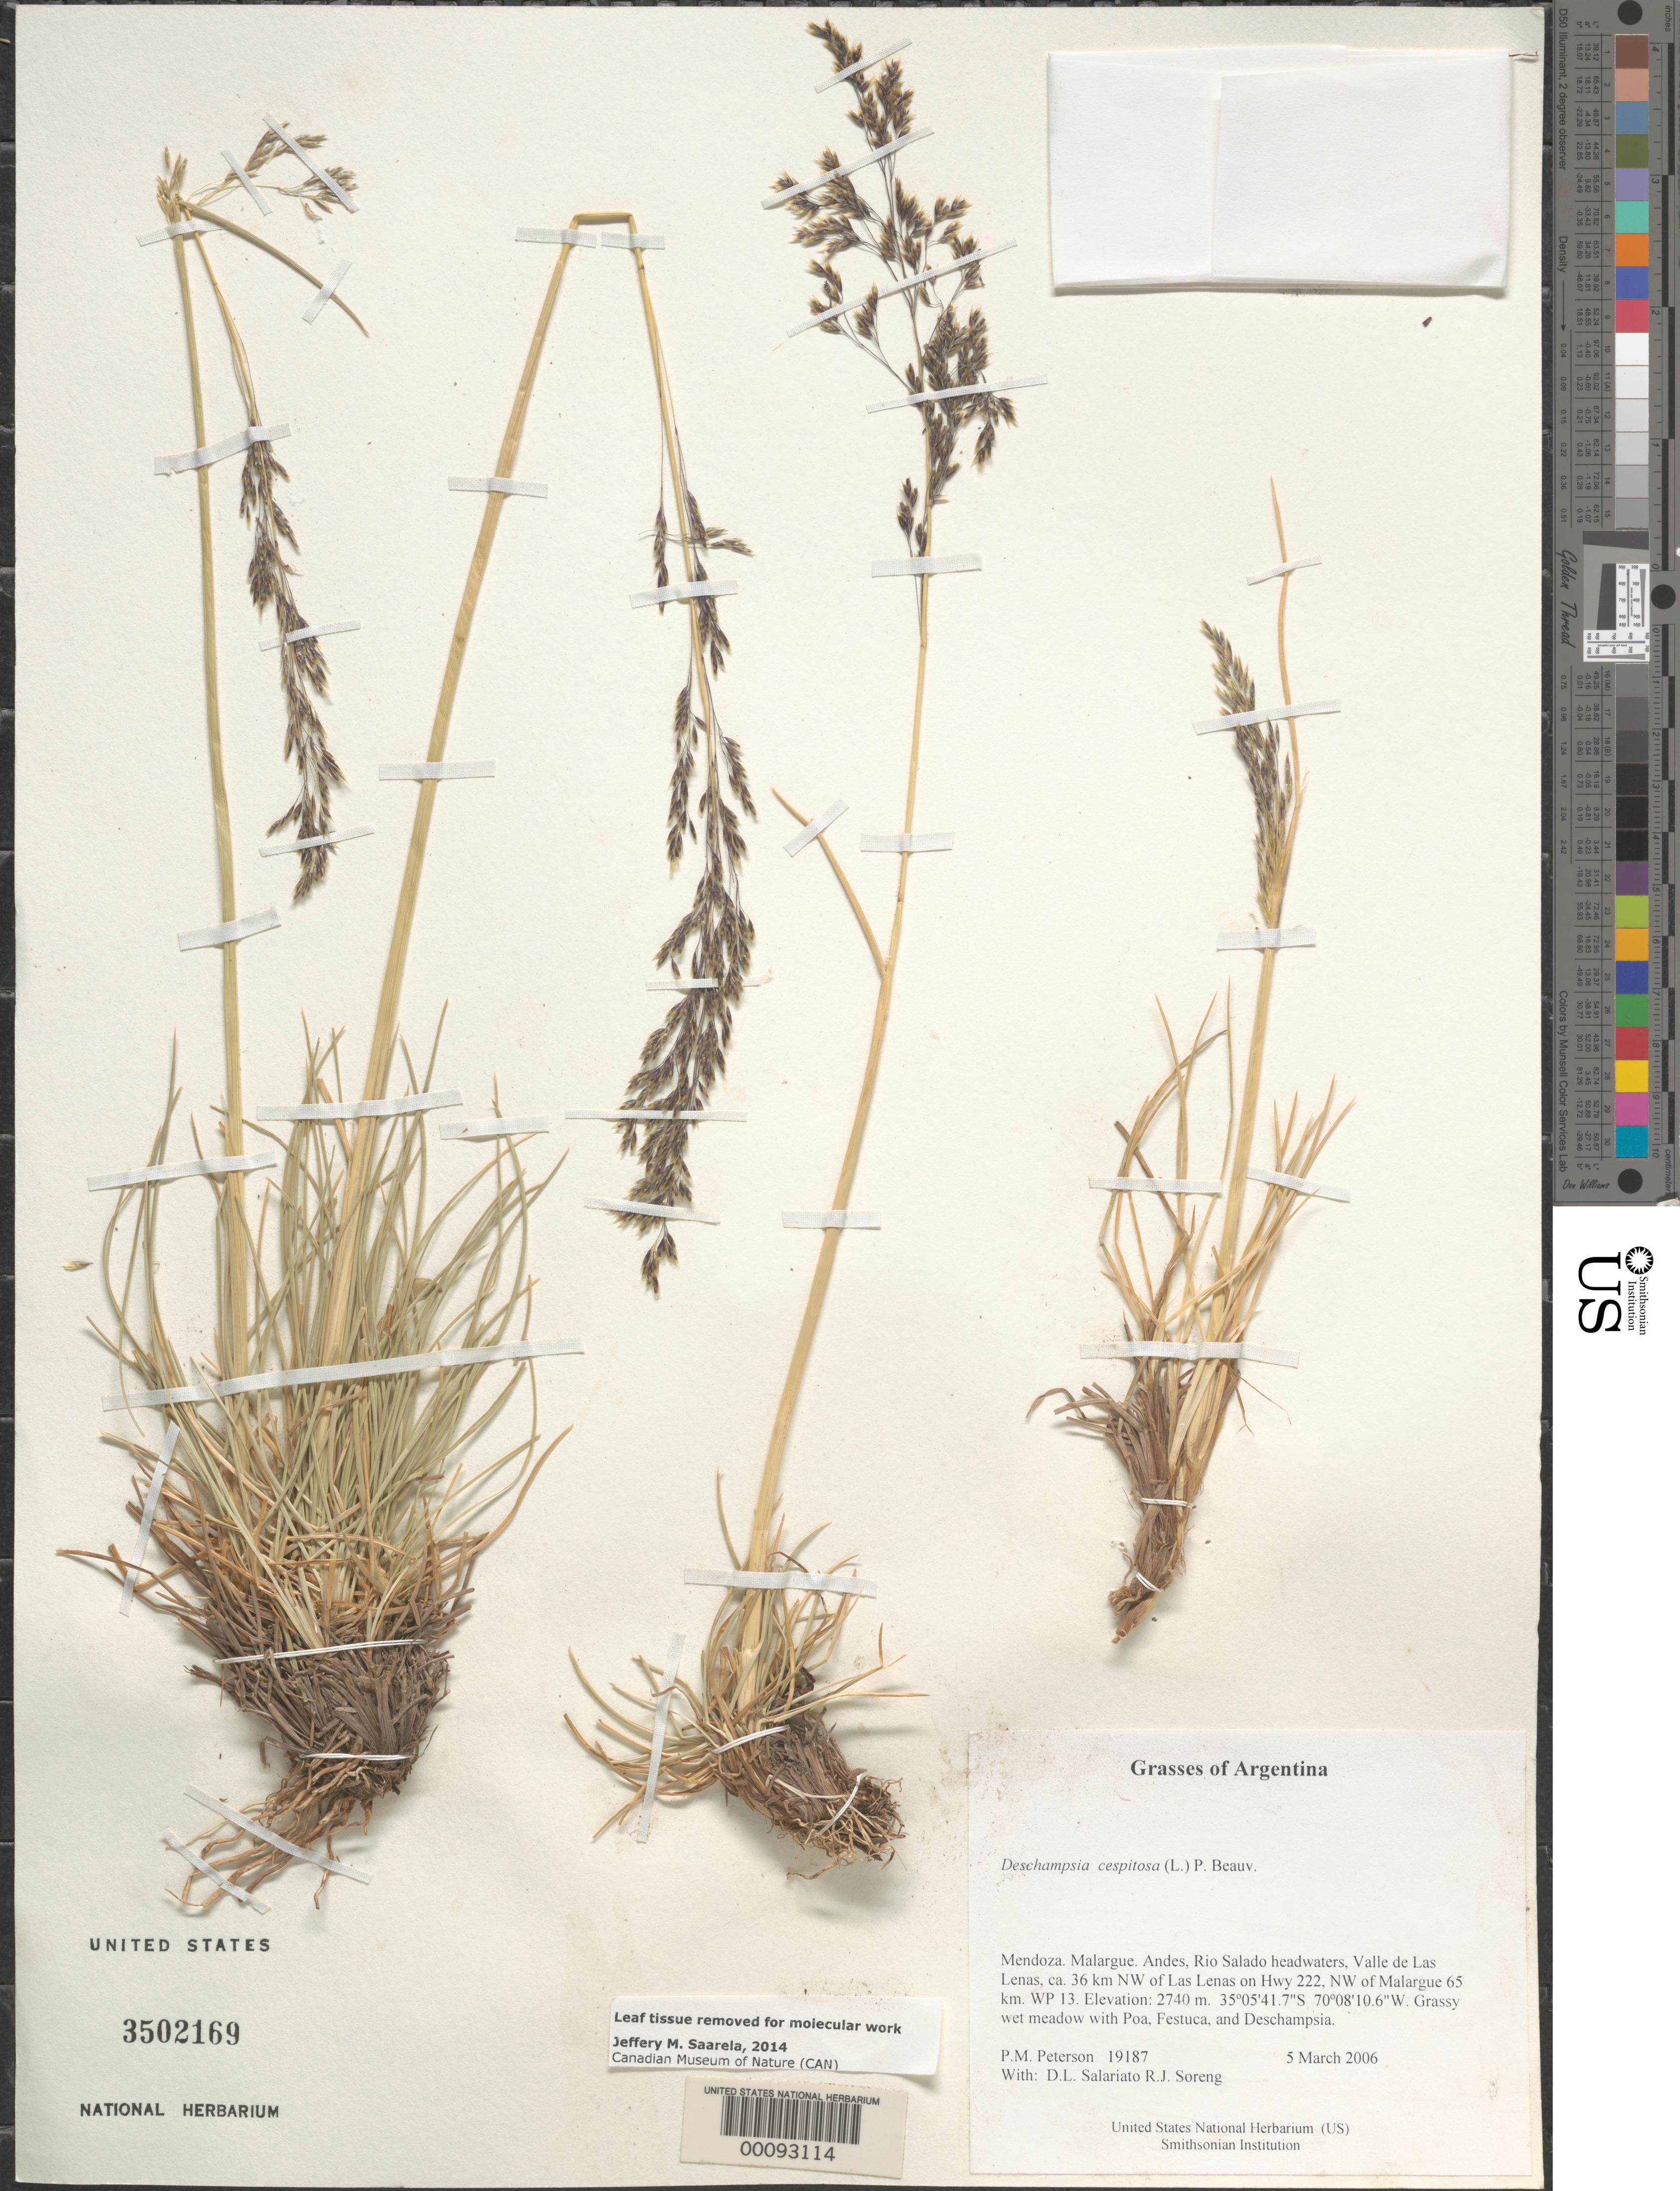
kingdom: Plantae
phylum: Tracheophyta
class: Liliopsida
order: Poales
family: Poaceae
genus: Deschampsia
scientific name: Deschampsia cespitosa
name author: (L.) P. Beauv.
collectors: P. M. Peterson, R. J. Soreng, D. Salariato & A. Panizza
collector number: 19187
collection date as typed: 05 Mar 2006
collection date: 2006-03-05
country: Argentina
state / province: Mendoza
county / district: Malargue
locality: Andes, Rio Salado headwaters, Valle de Las Lenas, ca. 36 km NW of Las Lenas on Hwy 222, NW of Malargue 65 km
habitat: Grassy wet meadow with Poa, Festuca, and Deschampsia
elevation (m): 2740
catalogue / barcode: US 3502169